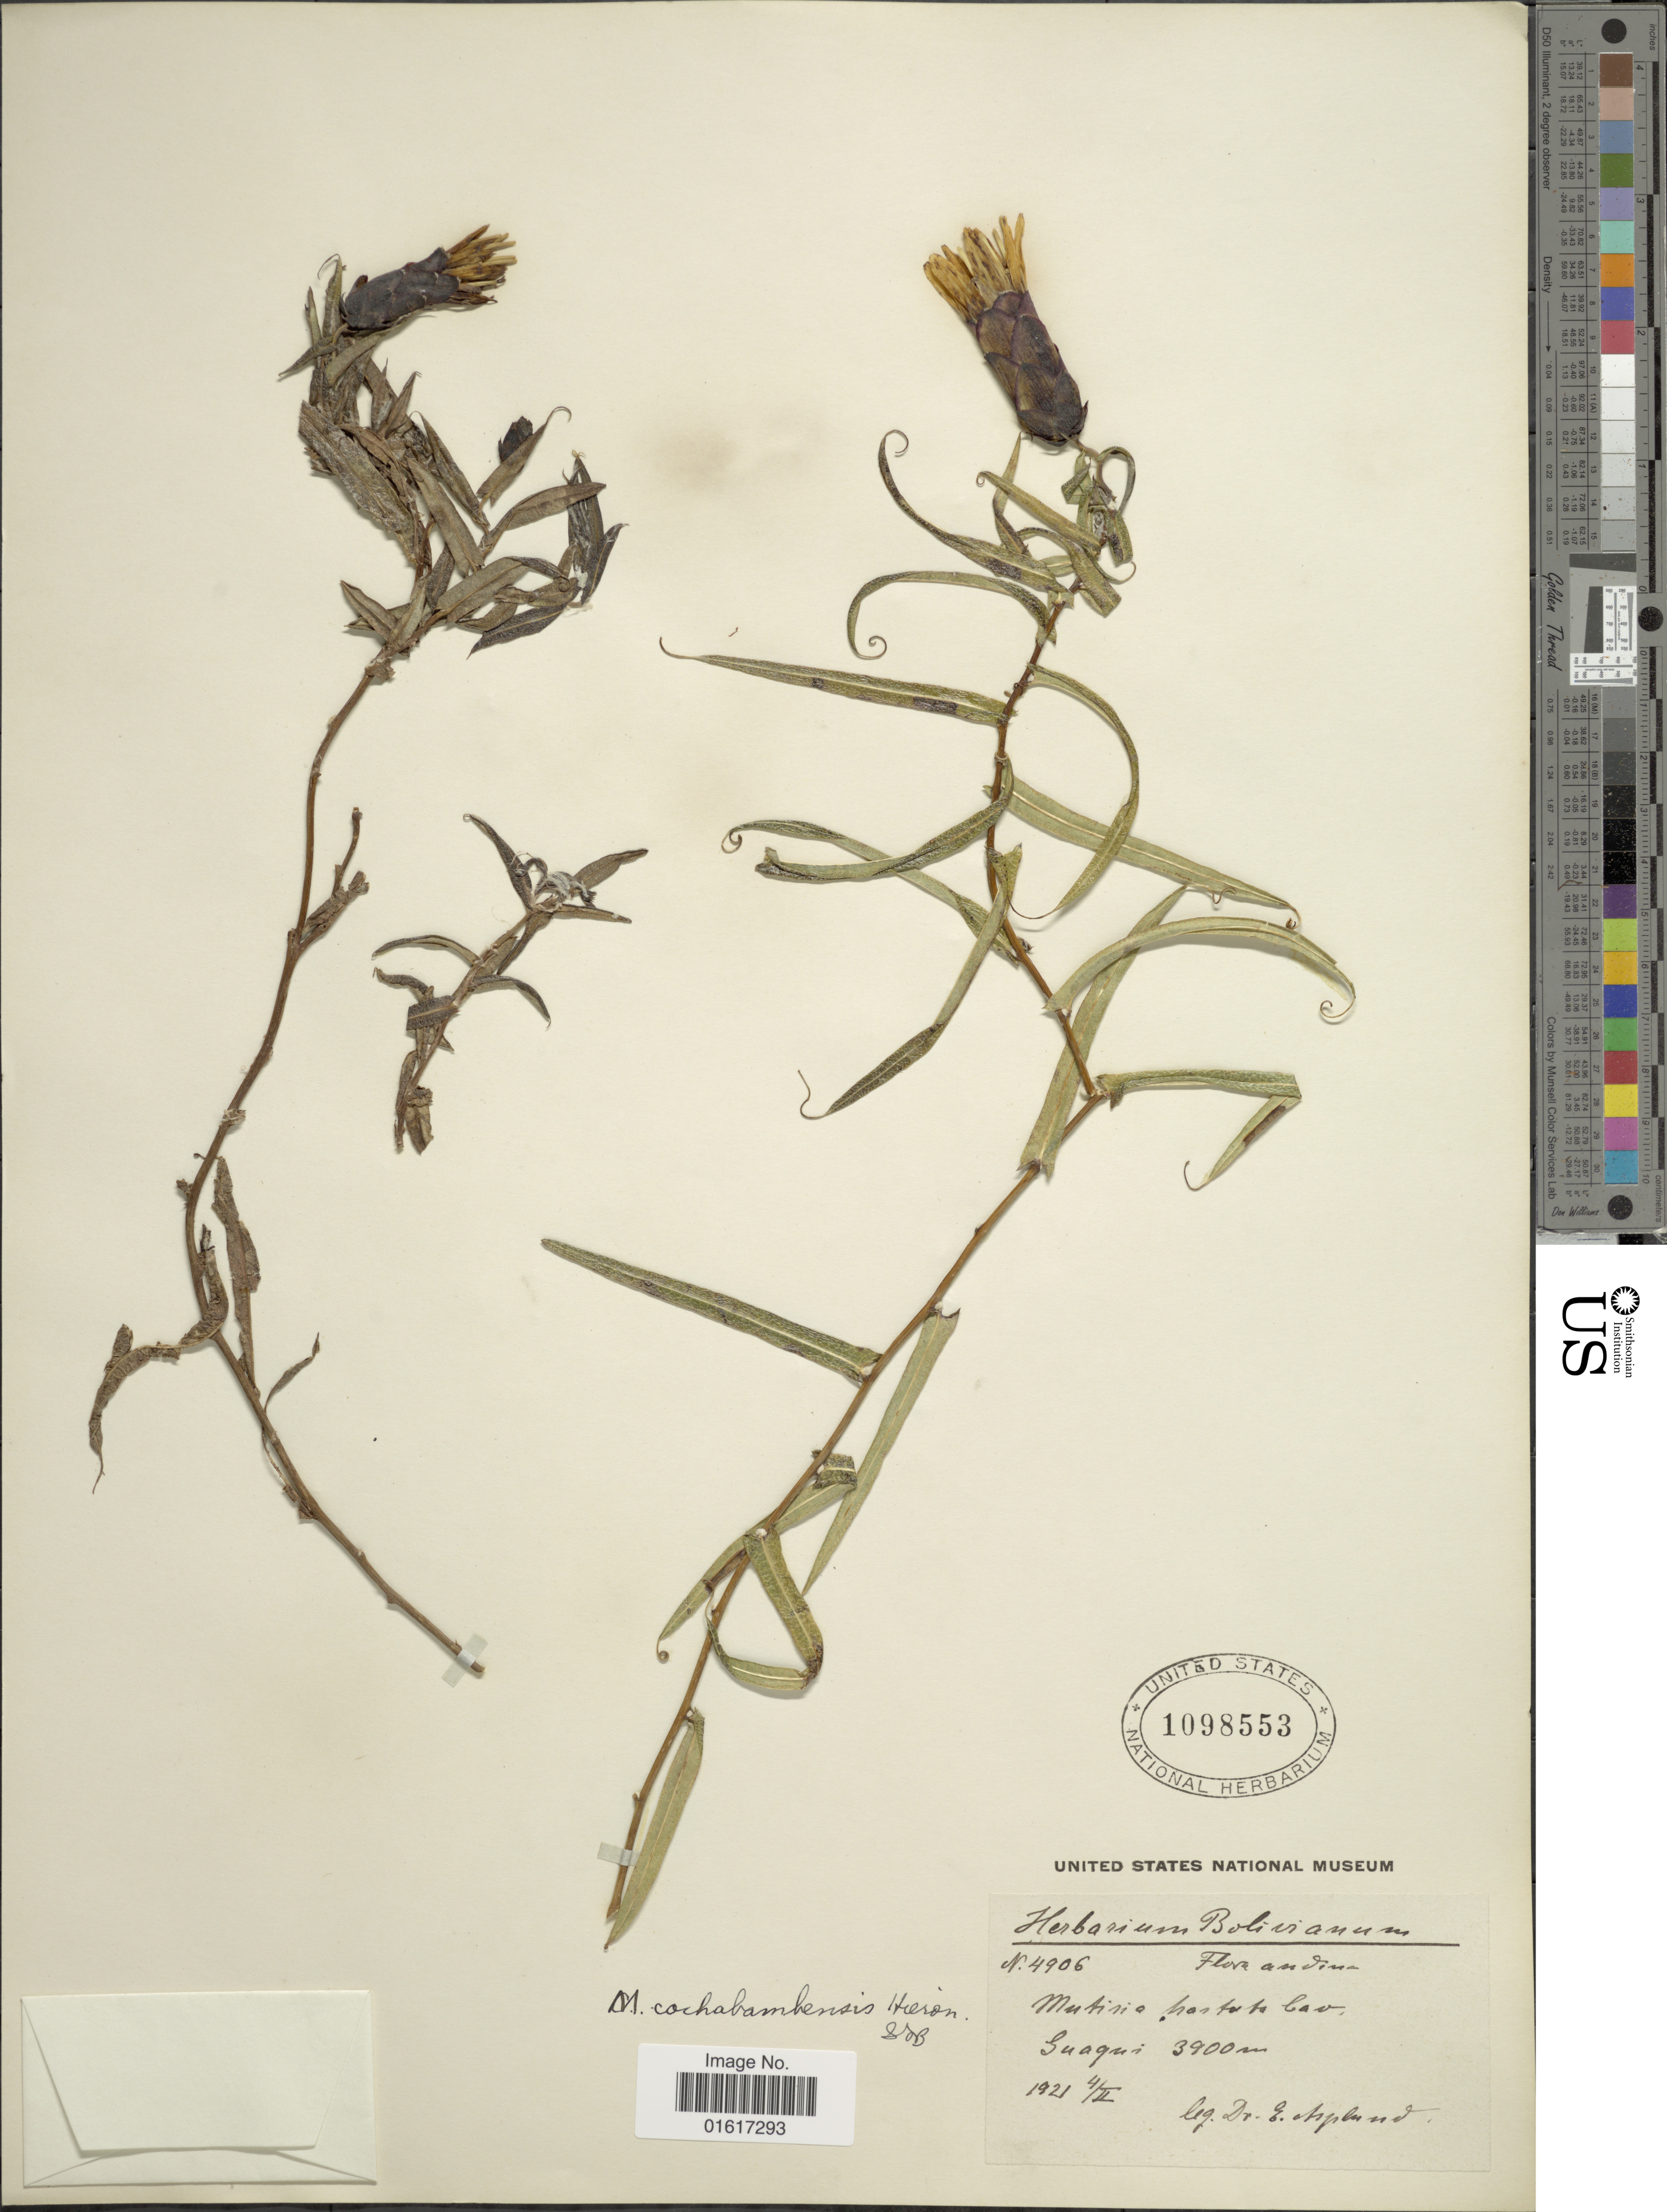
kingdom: Plantae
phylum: Tracheophyta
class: Magnoliopsida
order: Asterales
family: Asteraceae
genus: Mutisia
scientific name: Mutisia cochabambensis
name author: Hieron.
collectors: E. Asplund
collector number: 4906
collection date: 1921-02-04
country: Bolivia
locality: Andina. Suagun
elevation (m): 3900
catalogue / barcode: US 1098553